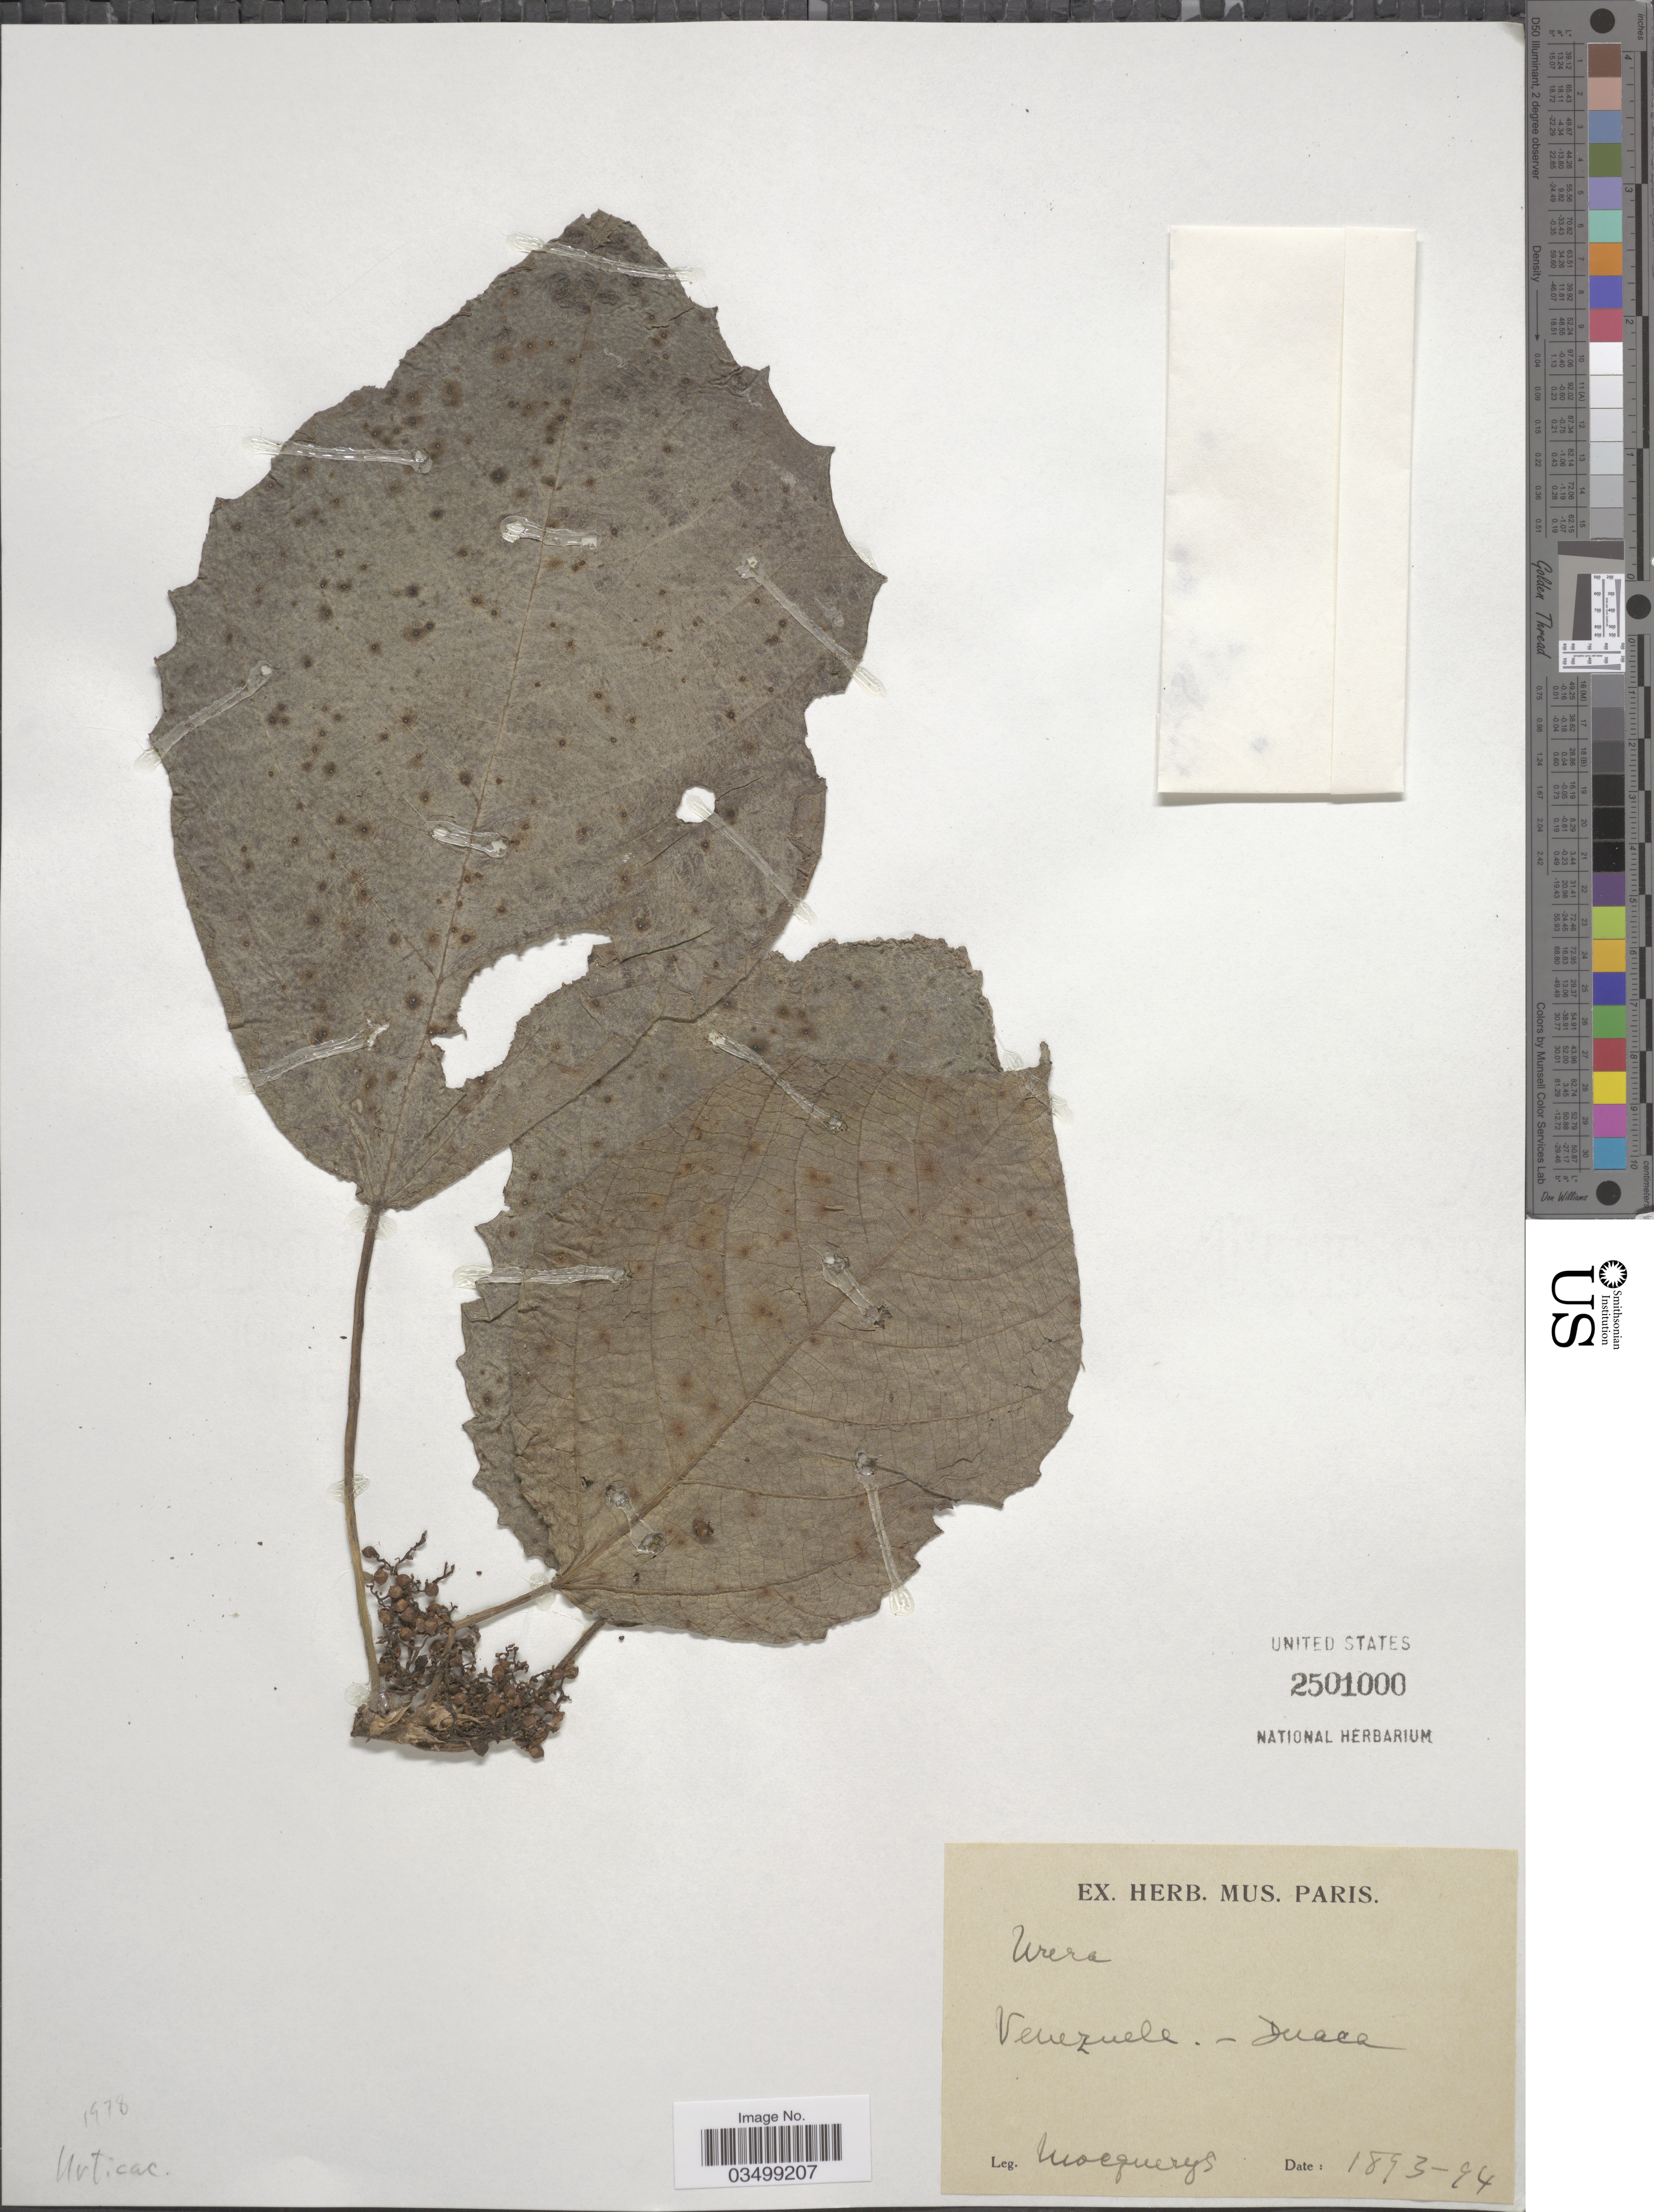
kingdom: Plantae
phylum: Tracheophyta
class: Magnoliopsida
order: Rosales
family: Urticaceae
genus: Urera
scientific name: Urera sp.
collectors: A. Mocquerys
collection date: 1893/1894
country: Venezuela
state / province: Lara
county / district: Crespo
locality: Duaca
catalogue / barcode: US 2501000